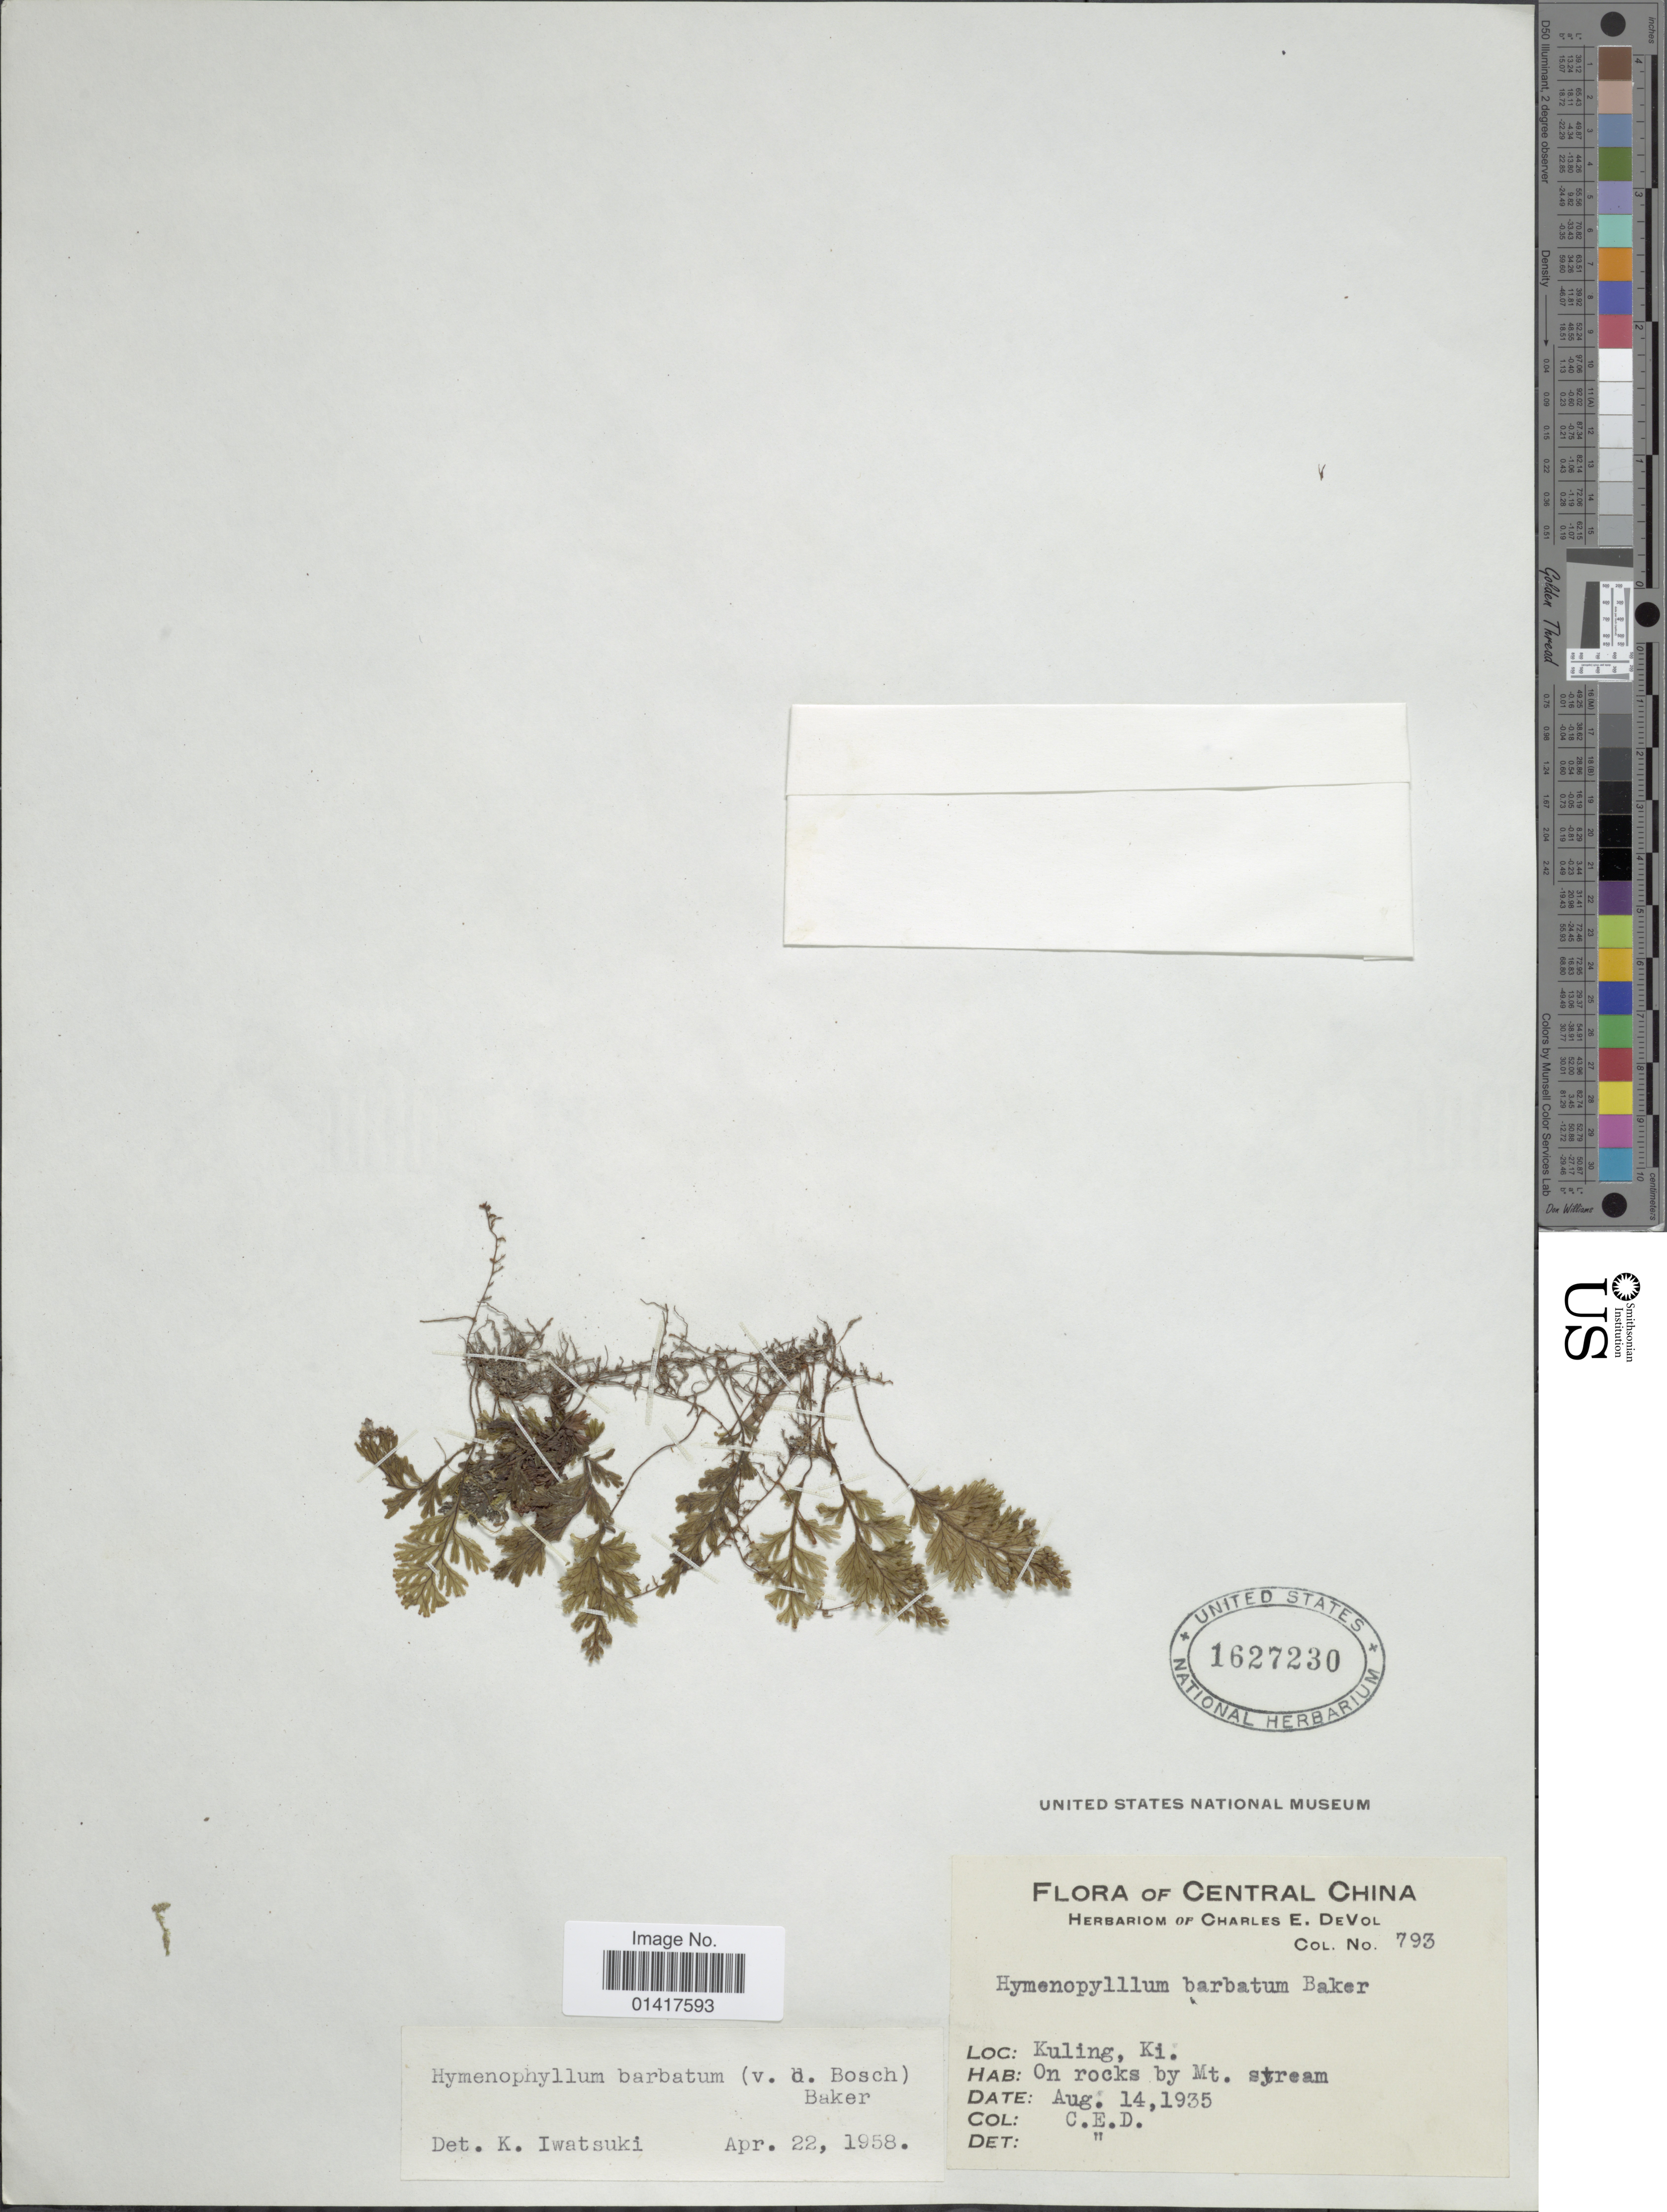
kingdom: Plantae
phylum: Tracheophyta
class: Polypodiopsida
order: Hymenophyllales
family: Hymenophyllaceae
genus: Hymenophyllum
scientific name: Hymenophyllum barbatum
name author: (Bosch) Baker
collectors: C. E. De Vol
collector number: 793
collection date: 1935-08-14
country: China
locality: Central China. Kuling, Ki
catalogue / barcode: US 1627230